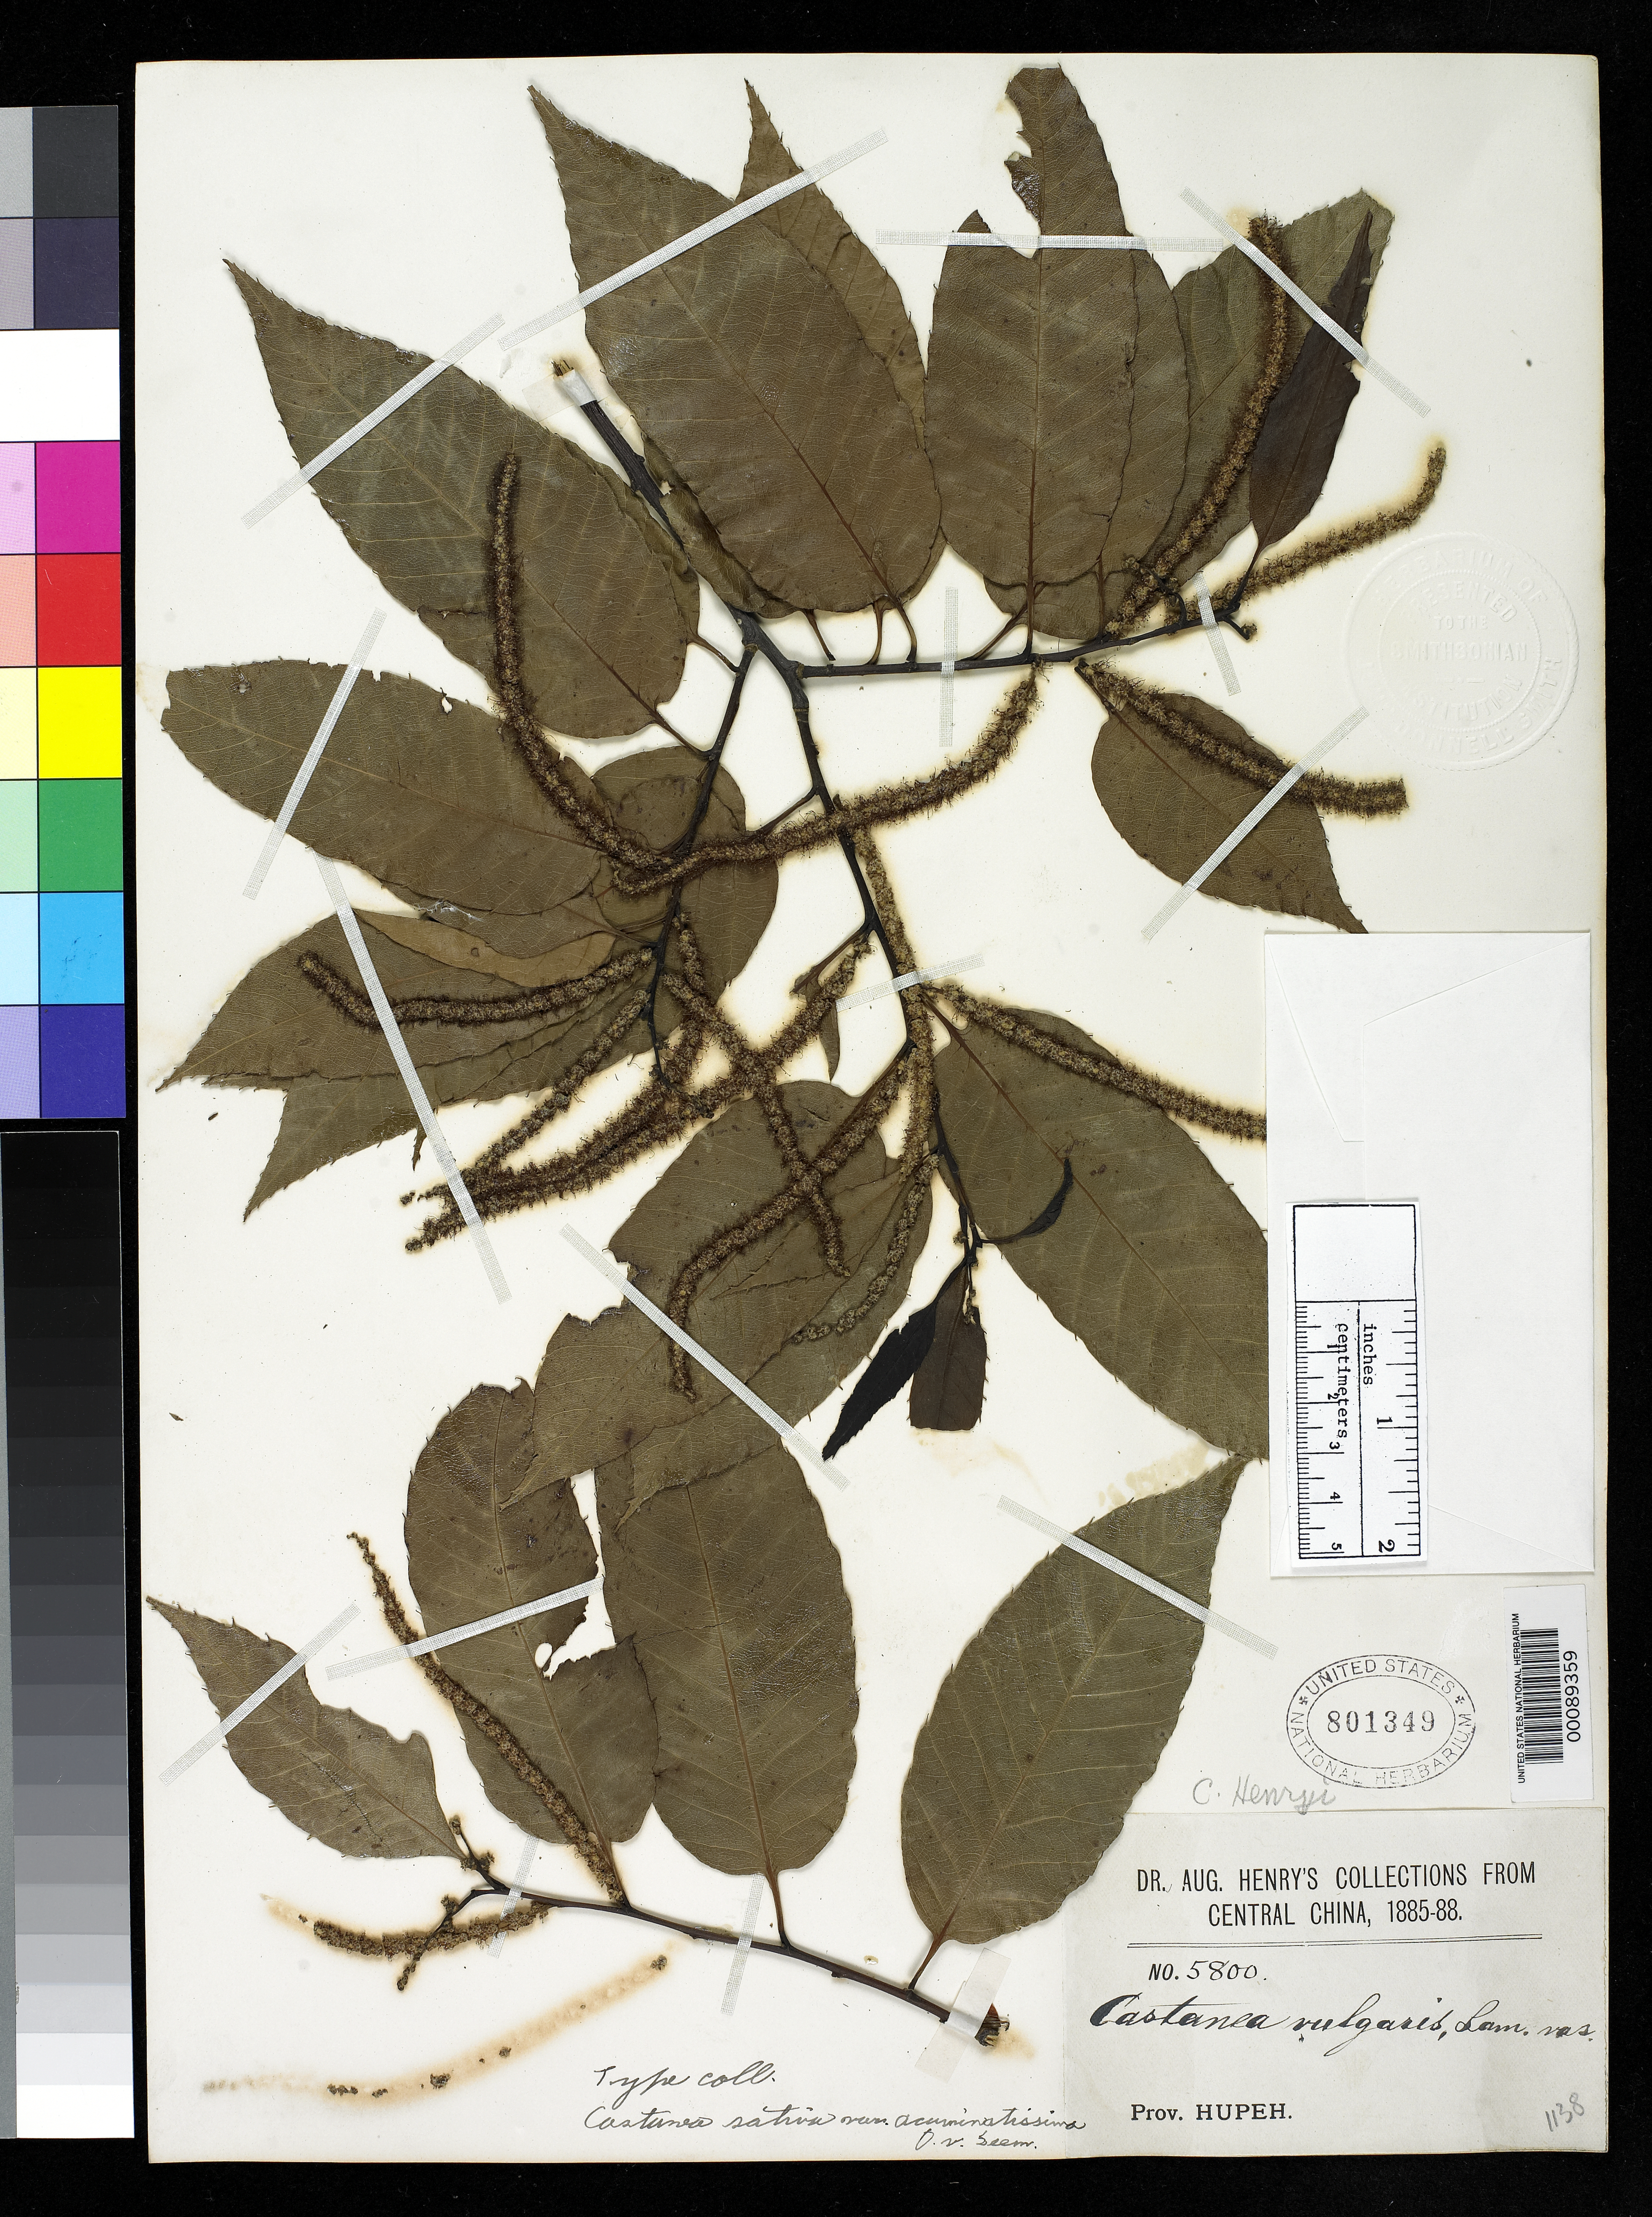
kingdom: Plantae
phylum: Tracheophyta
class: Magnoliopsida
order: Fagales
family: Fagaceae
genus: Castanea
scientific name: Castanea sativa var. acuminatissima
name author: Seemen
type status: Isosyntype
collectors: A. Henry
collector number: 5800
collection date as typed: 1885-88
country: China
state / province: Hubei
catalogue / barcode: US 801349